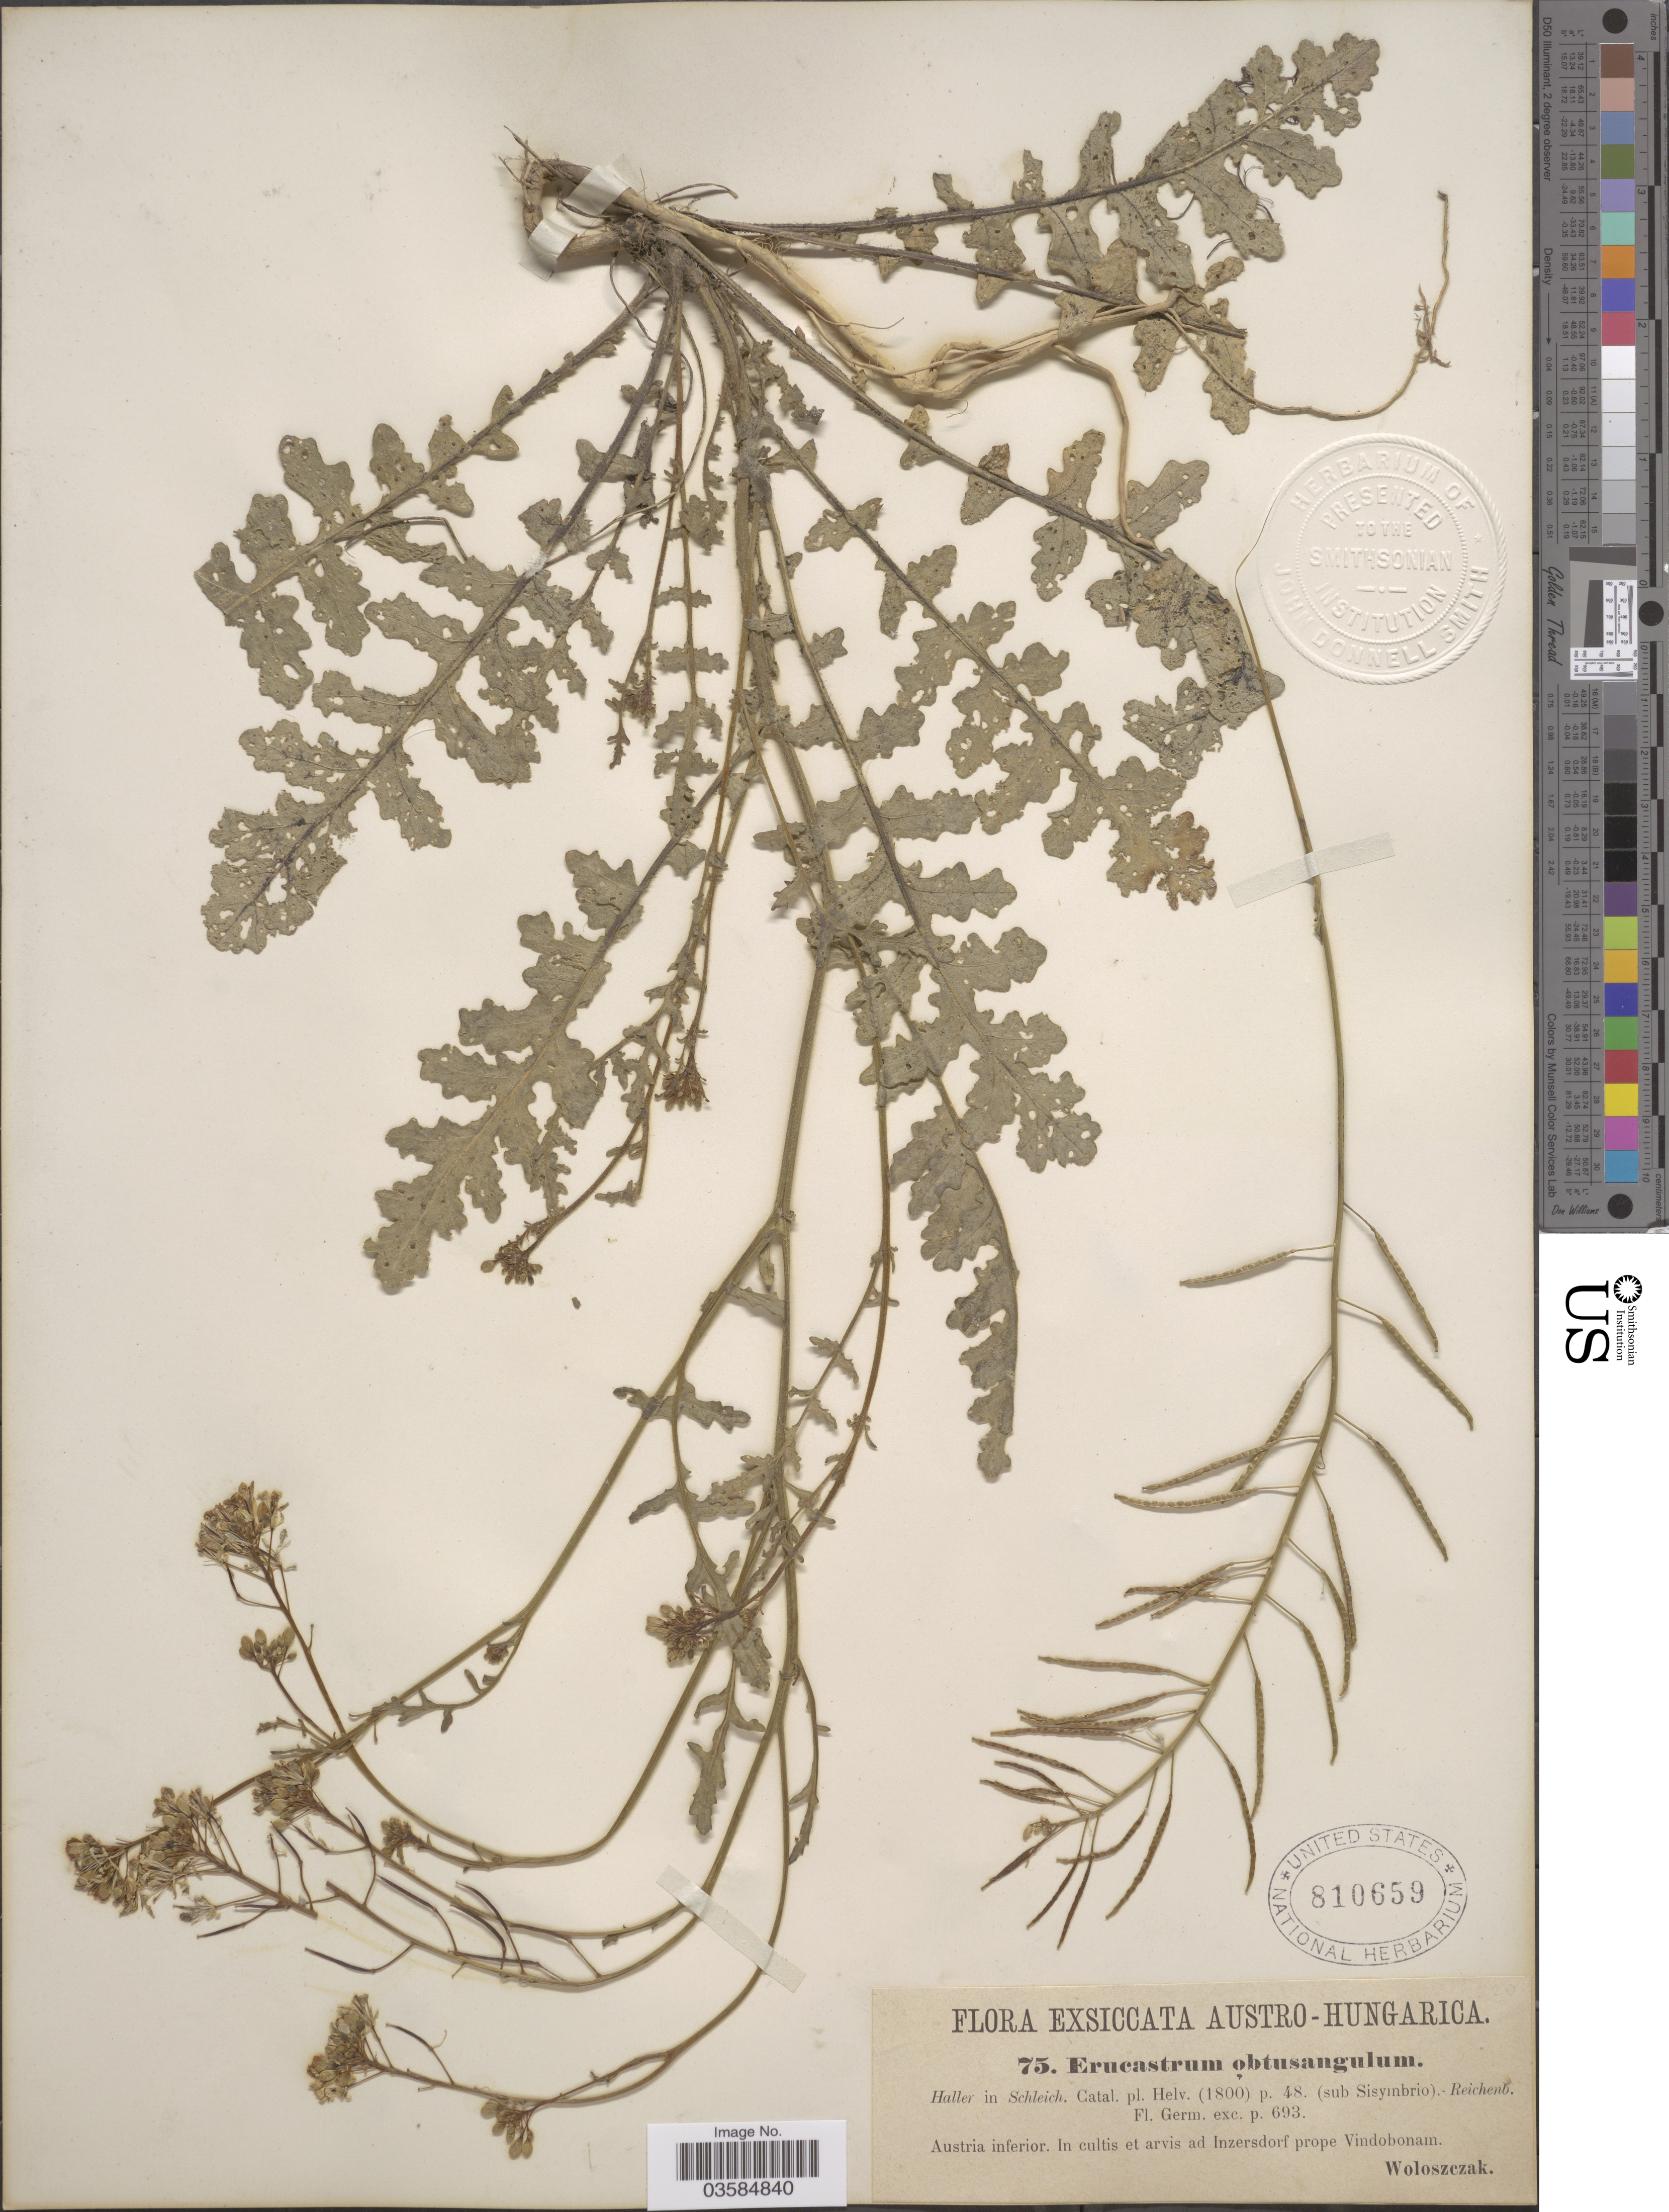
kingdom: Plantae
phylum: Tracheophyta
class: Magnoliopsida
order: Brassicales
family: Brassicaceae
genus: Erucastrum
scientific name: Erucastrum obtusangulum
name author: Rchb.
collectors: Woloszczak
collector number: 75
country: Austria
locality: Austro-Hungarica. Austria inferior. In cultis et arvis ad Inzersdorf prope Vindobonam.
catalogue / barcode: US 810659